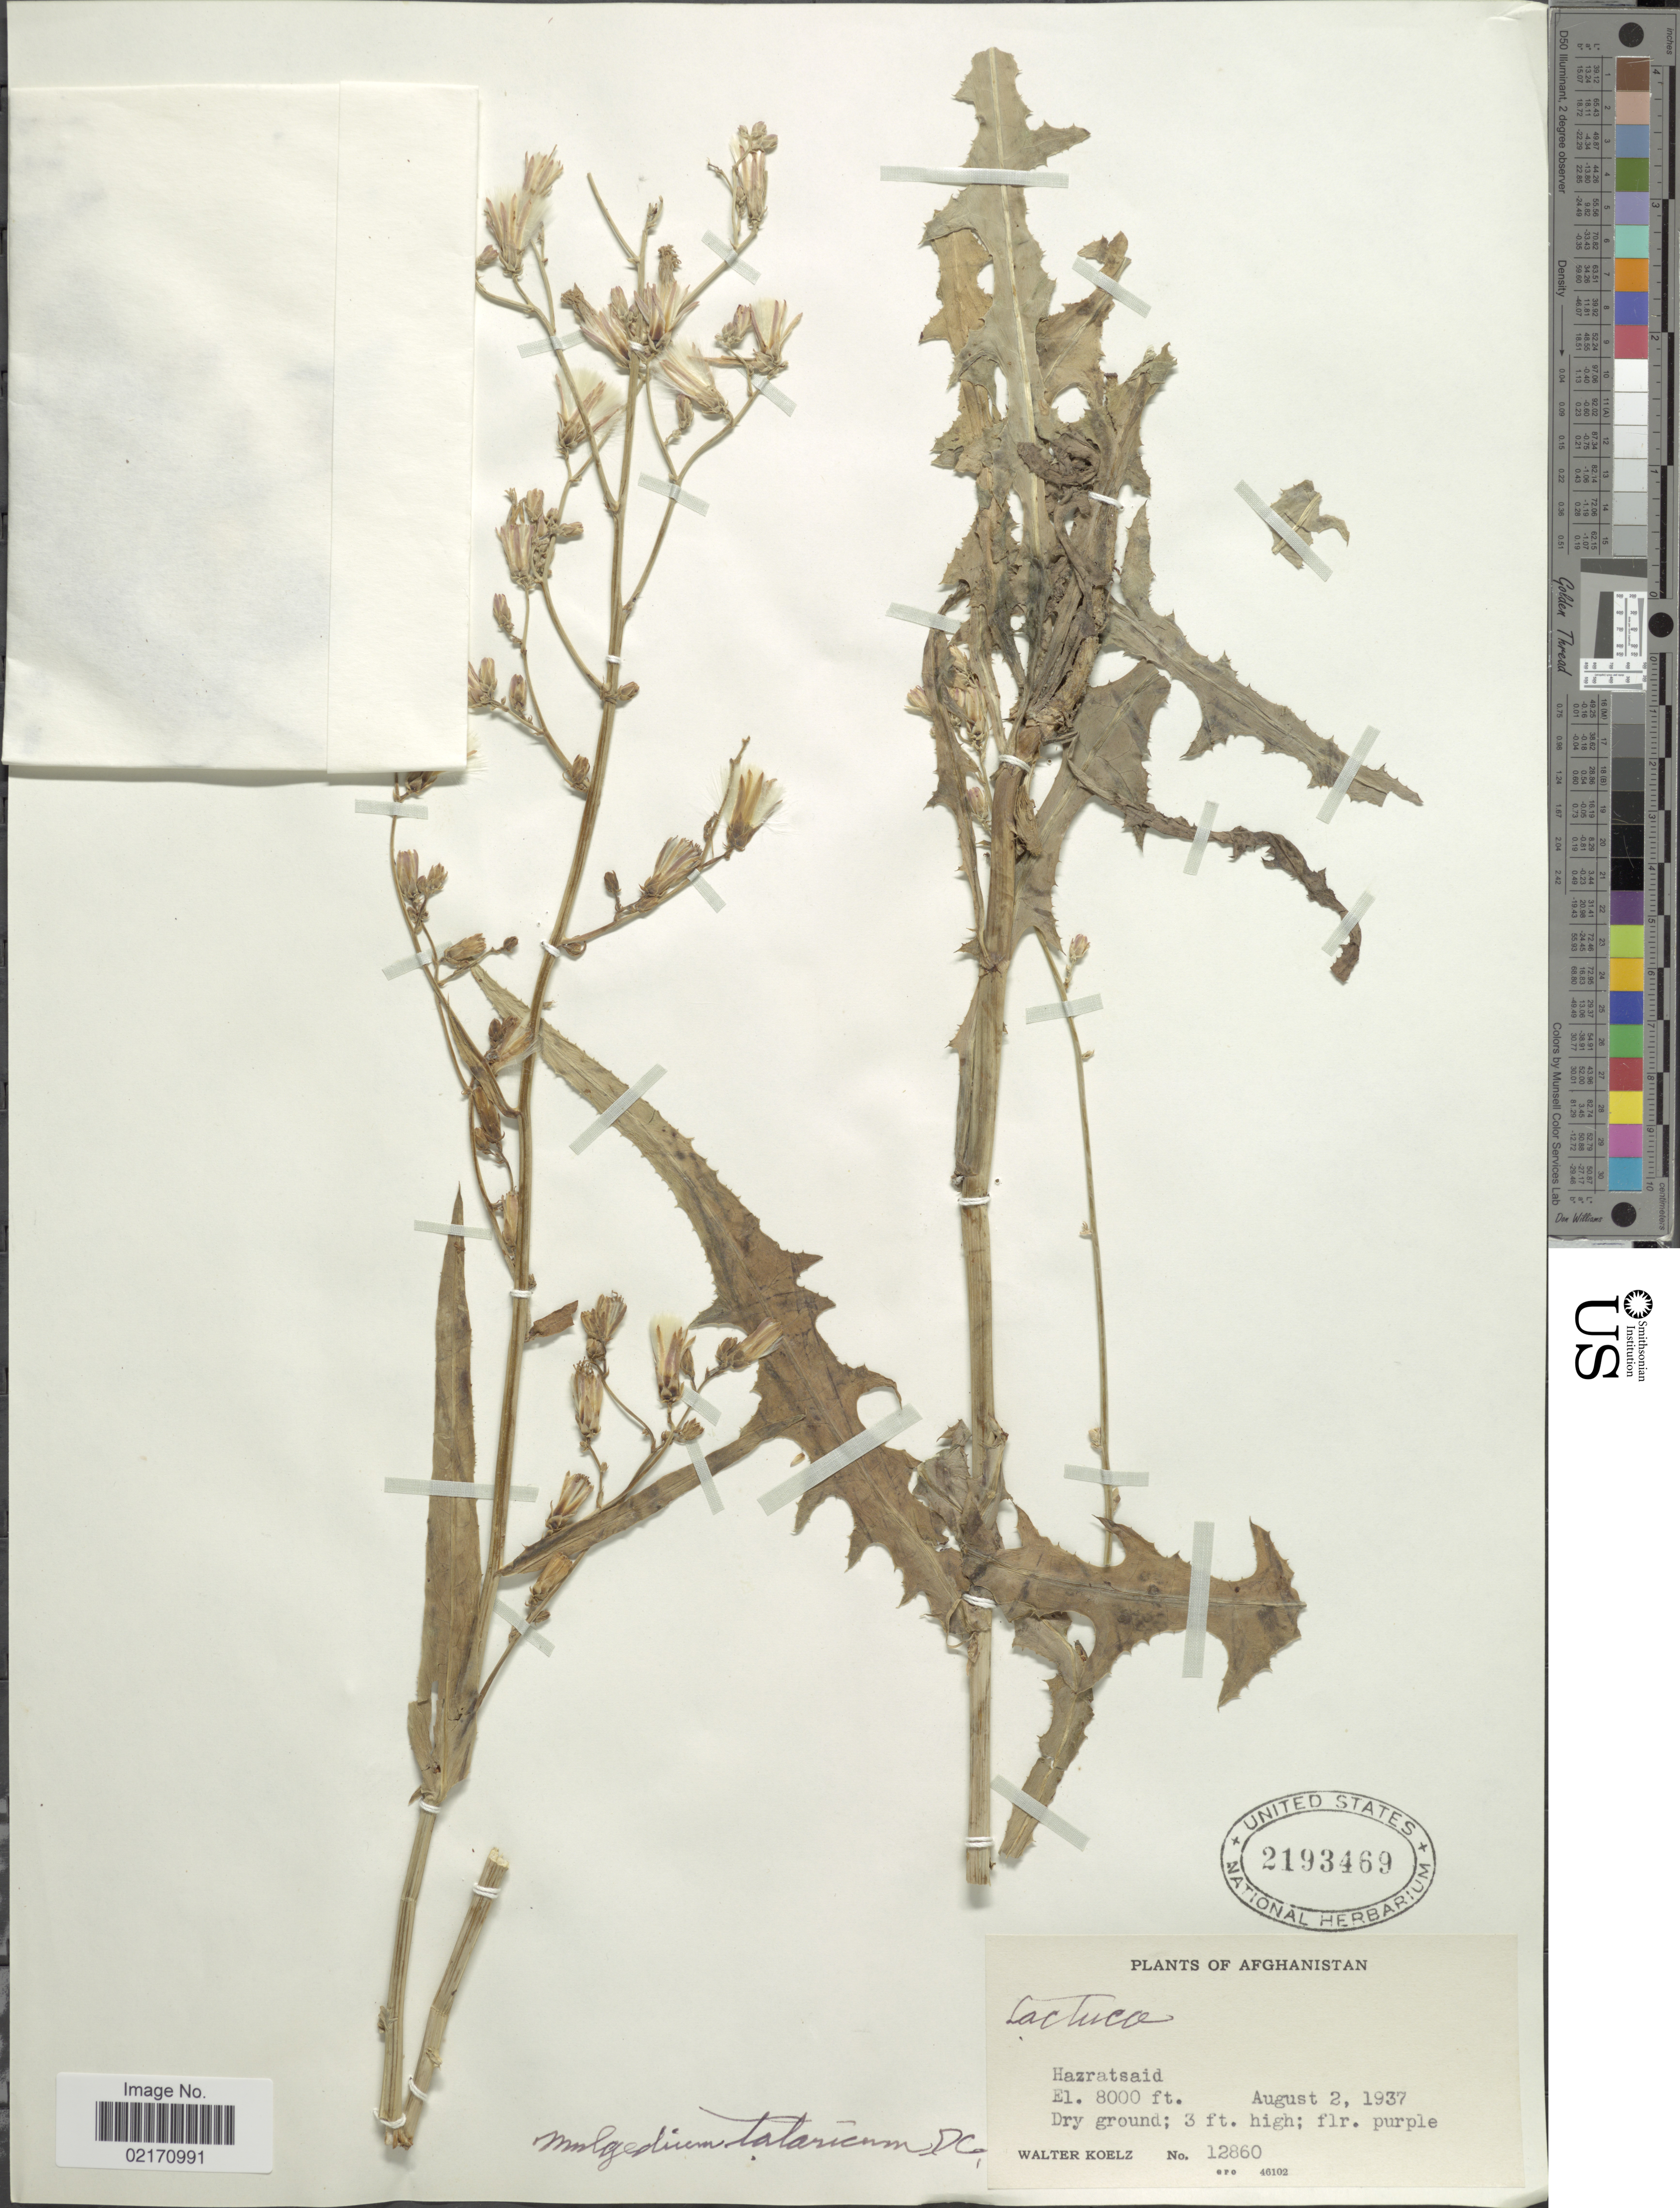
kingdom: Plantae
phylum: Tracheophyta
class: Magnoliopsida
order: Asterales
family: Asteraceae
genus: Mulgedium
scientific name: Mulgedium tataricum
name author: (L.) DC.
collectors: W. N. Koelz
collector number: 12860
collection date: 1937-08-02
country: Afghanistan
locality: Hazratsaid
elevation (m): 2438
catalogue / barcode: US 2193469